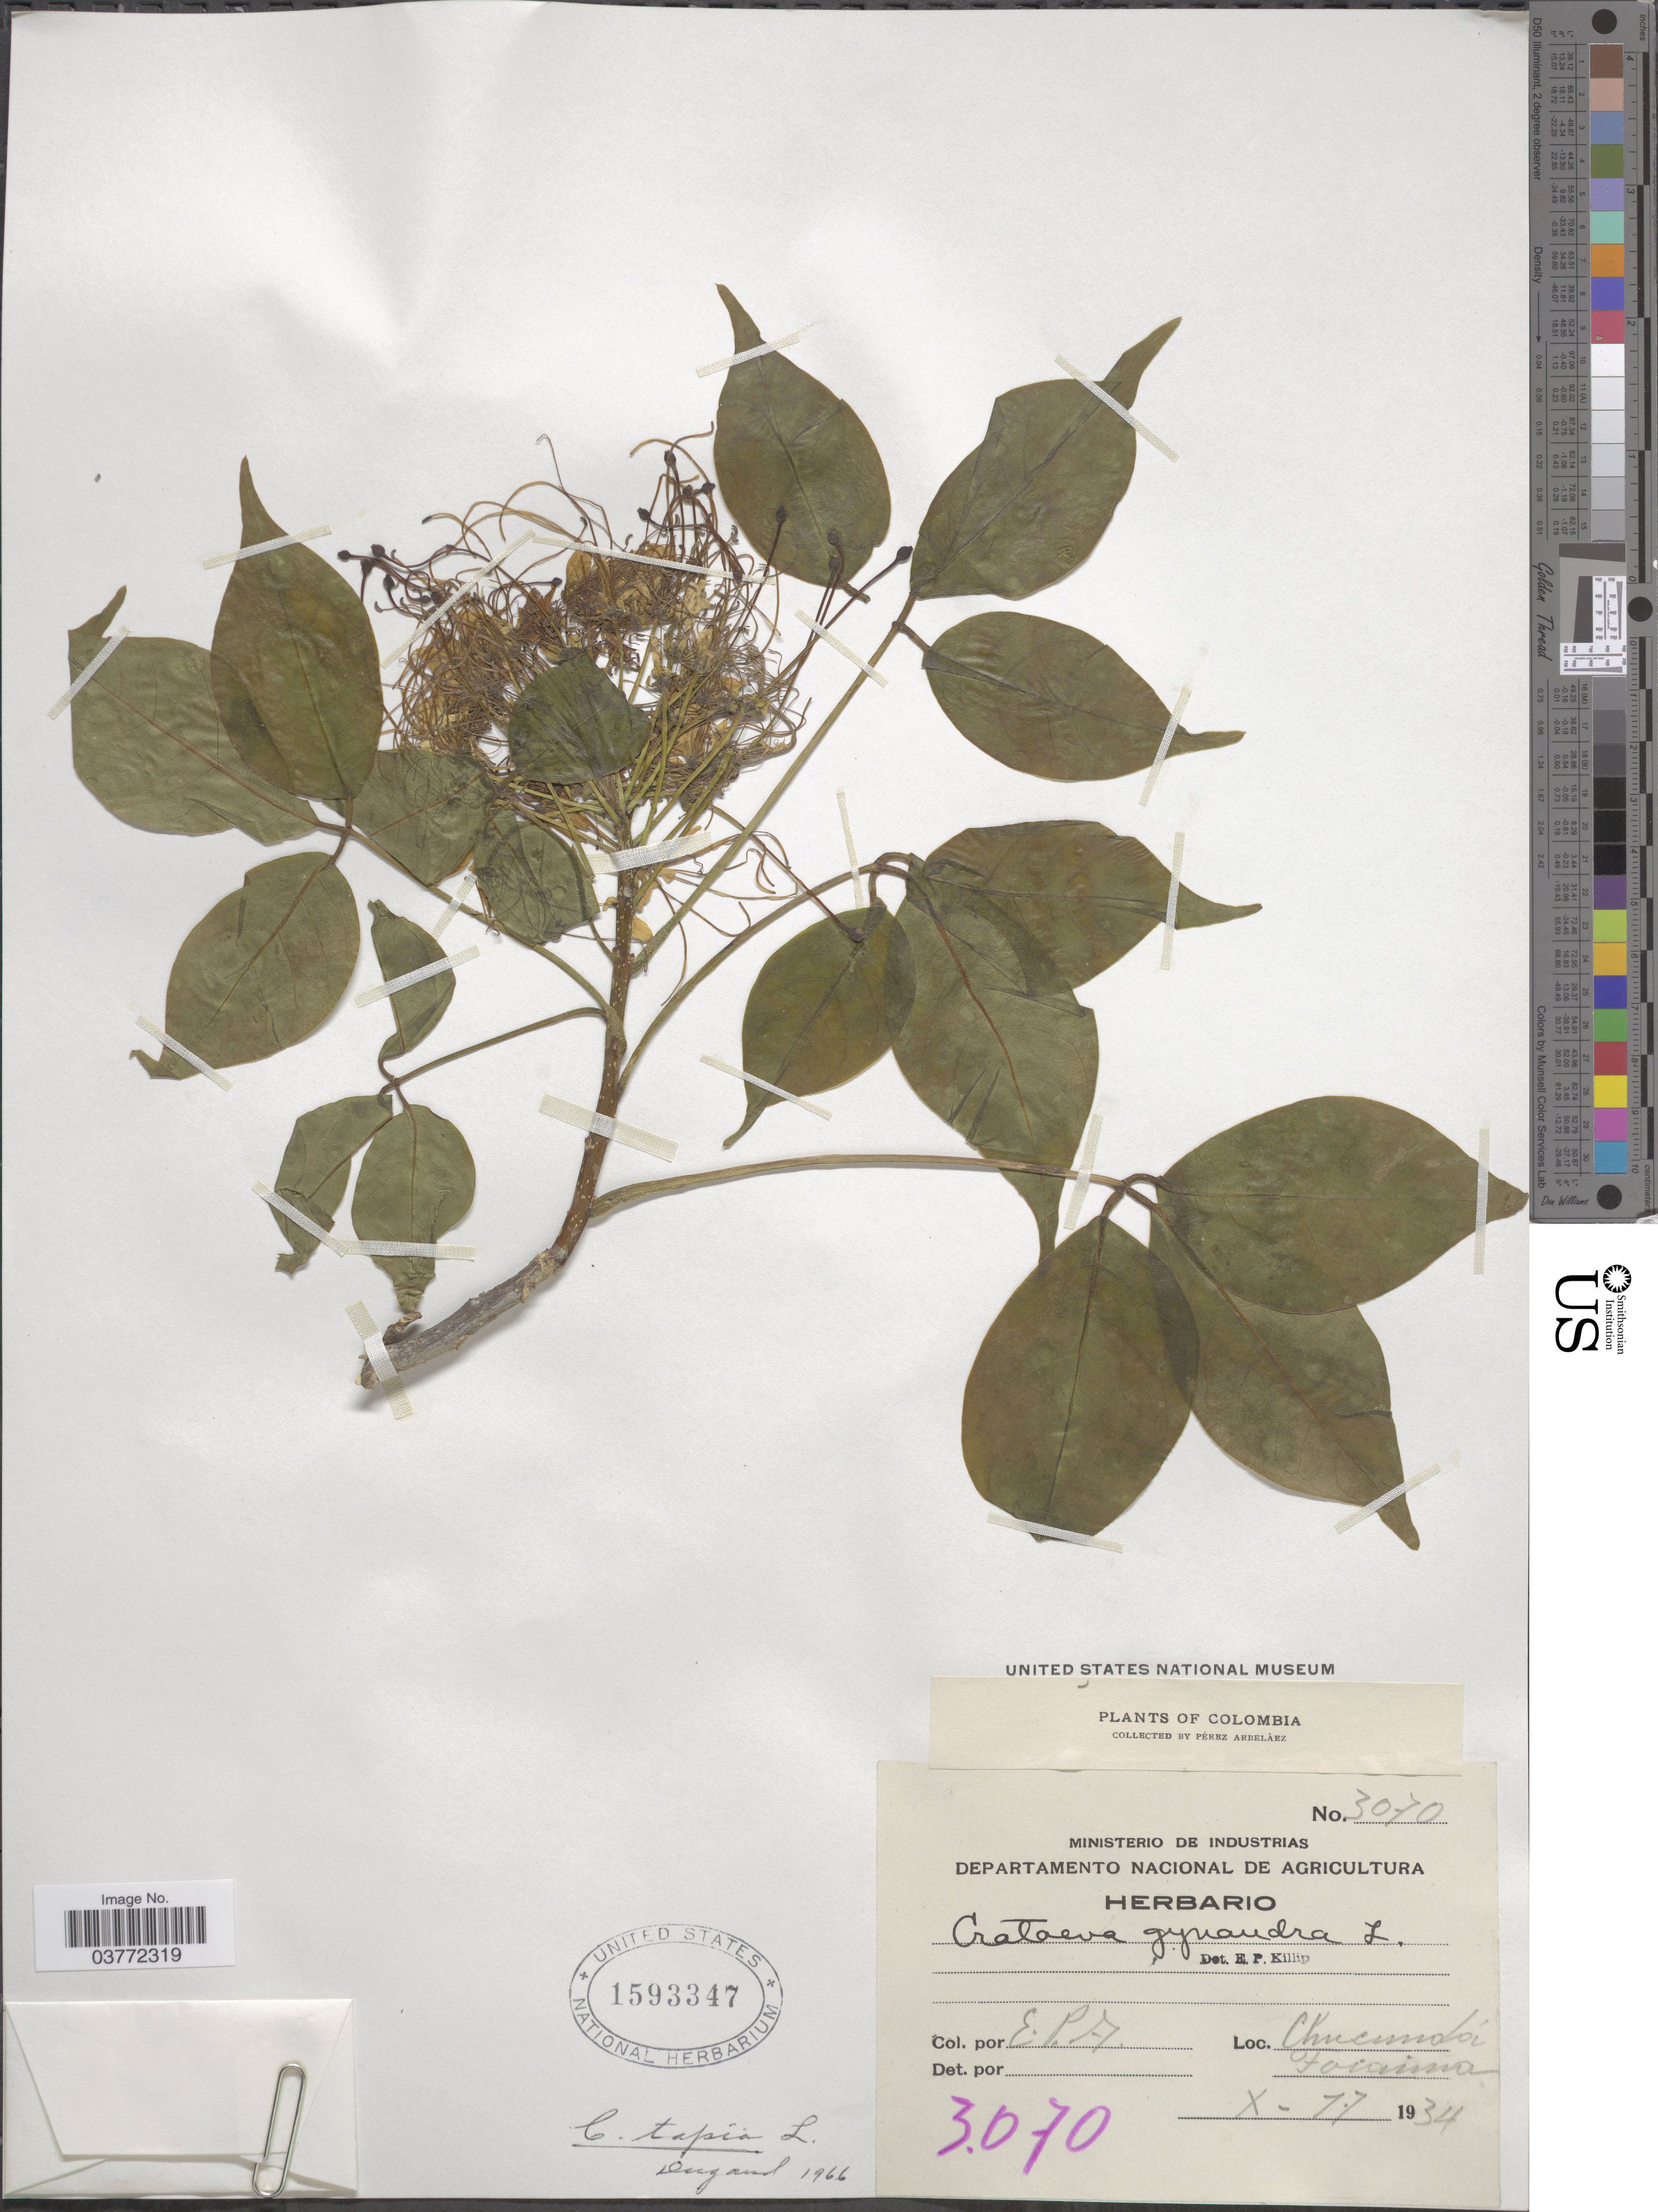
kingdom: Plantae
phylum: Tracheophyta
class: Magnoliopsida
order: Brassicales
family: Capparaceae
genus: Crateva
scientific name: Crateva tapia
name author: L.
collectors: E. Pérez Arbeláez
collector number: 3070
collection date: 1934-10-11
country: Colombia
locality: Chucundá. Tocaima.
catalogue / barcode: US 1593347